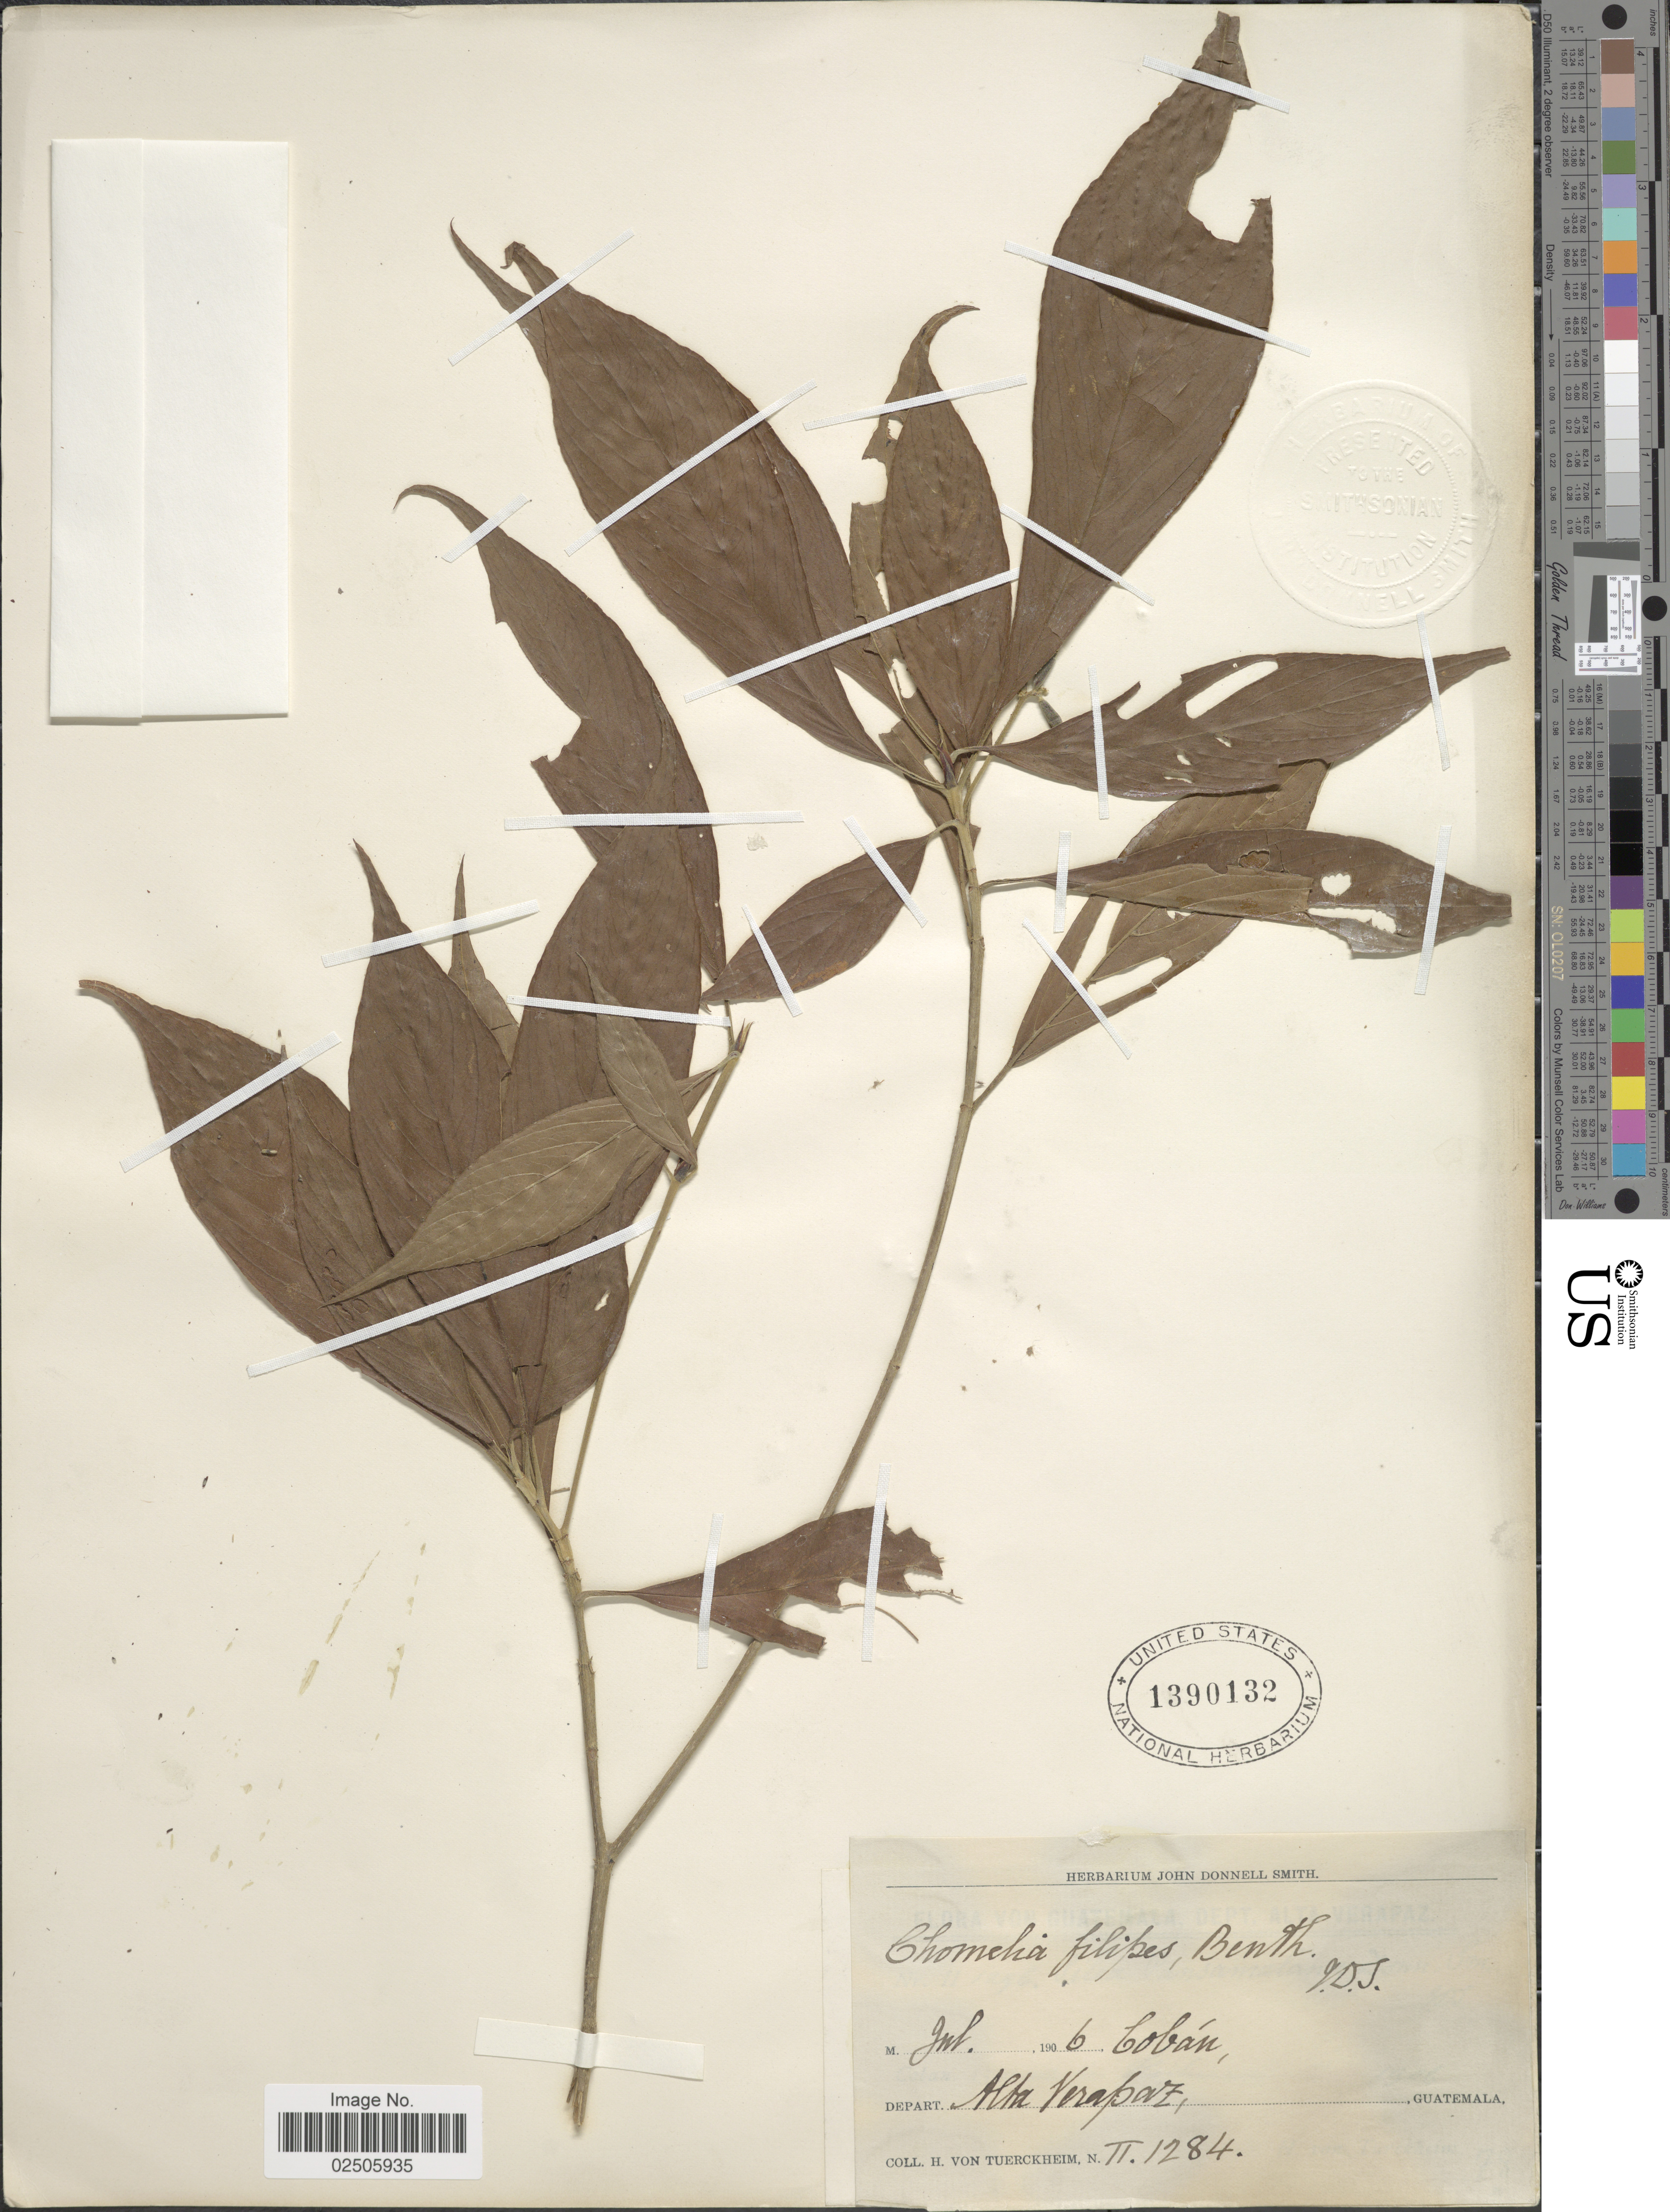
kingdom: Plantae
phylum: Tracheophyta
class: Magnoliopsida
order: Gentianales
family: Rubiaceae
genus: Chomelia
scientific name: Chomelia protracta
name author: (Bartl. ex DC.) Standl.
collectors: H. von Türckheim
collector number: II 1284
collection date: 1906-07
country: Guatemala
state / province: Alta Verapaz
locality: Coban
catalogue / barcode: US 1390132